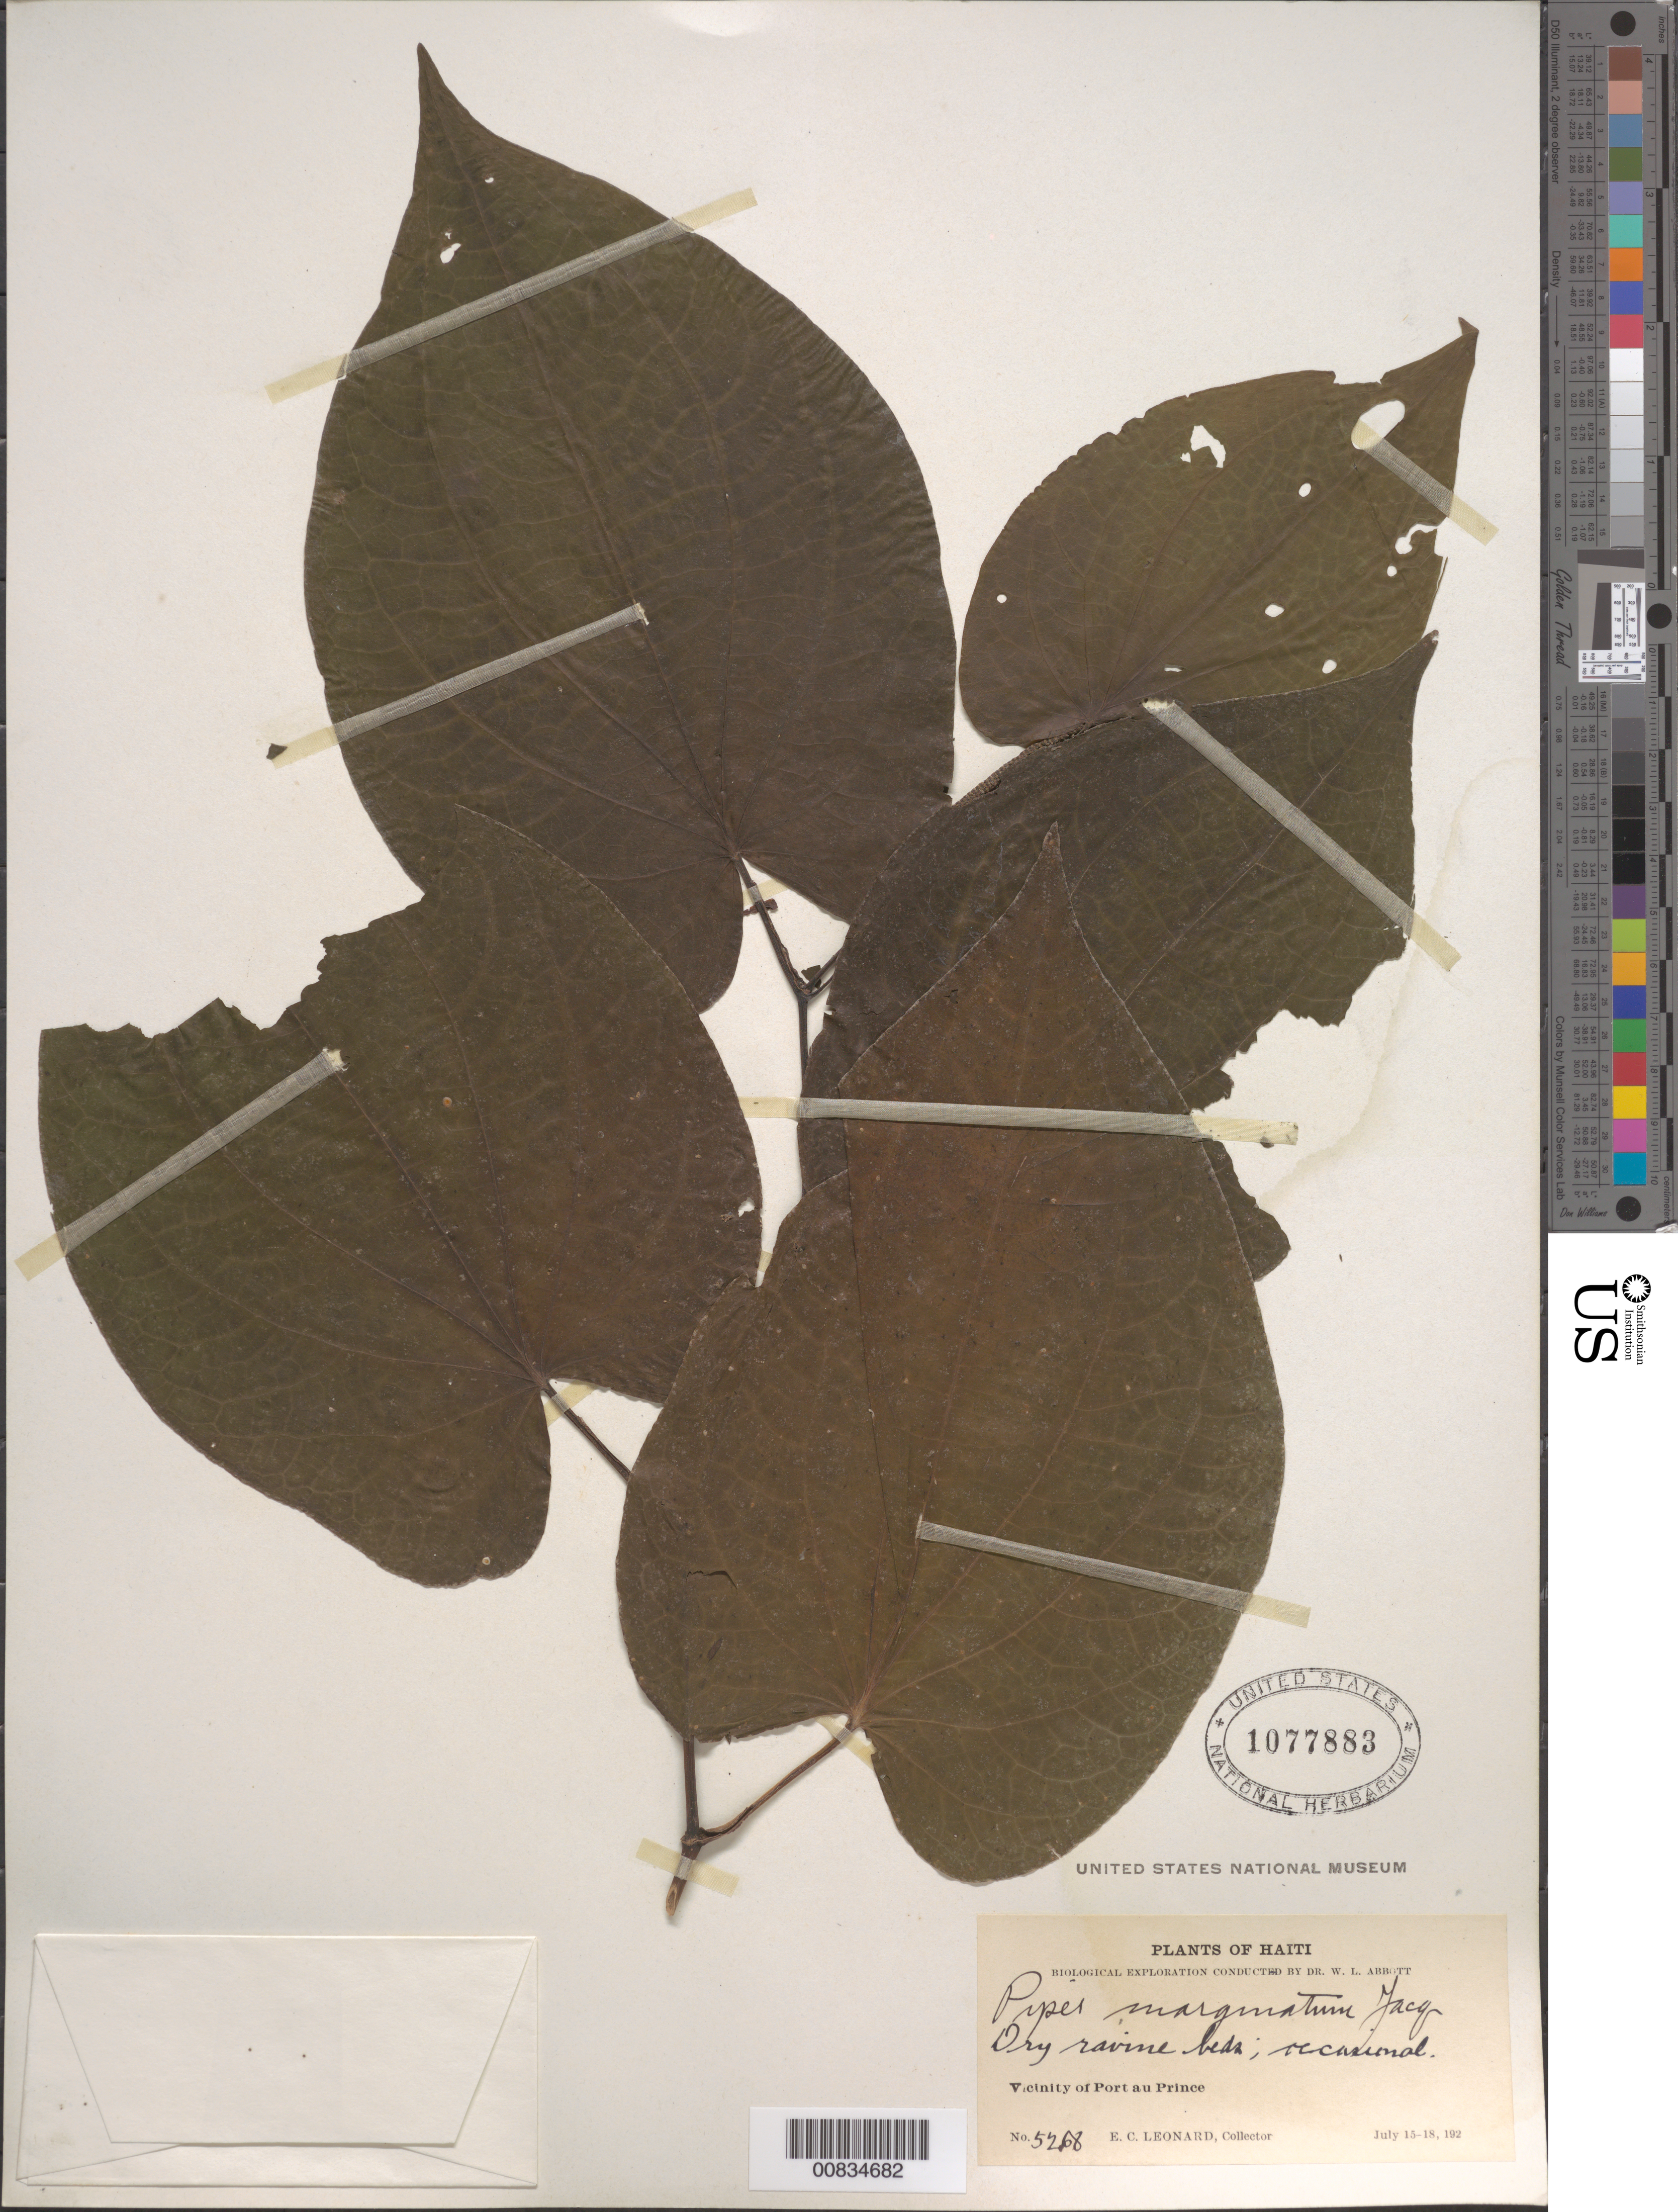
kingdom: Plantae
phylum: Tracheophyta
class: Magnoliopsida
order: Piperales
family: Piperaceae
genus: Piper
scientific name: Piper marginatum var. domatiiferum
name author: Trel.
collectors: E. C. Leonard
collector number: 5268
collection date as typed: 15 Jul 1920 to 18 Jul 1920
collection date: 1920-07-15/1920-07-18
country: Haiti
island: Hispaniola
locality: Vicinity of Port au Prince.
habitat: Dry ravine beds.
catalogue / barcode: US 1077883